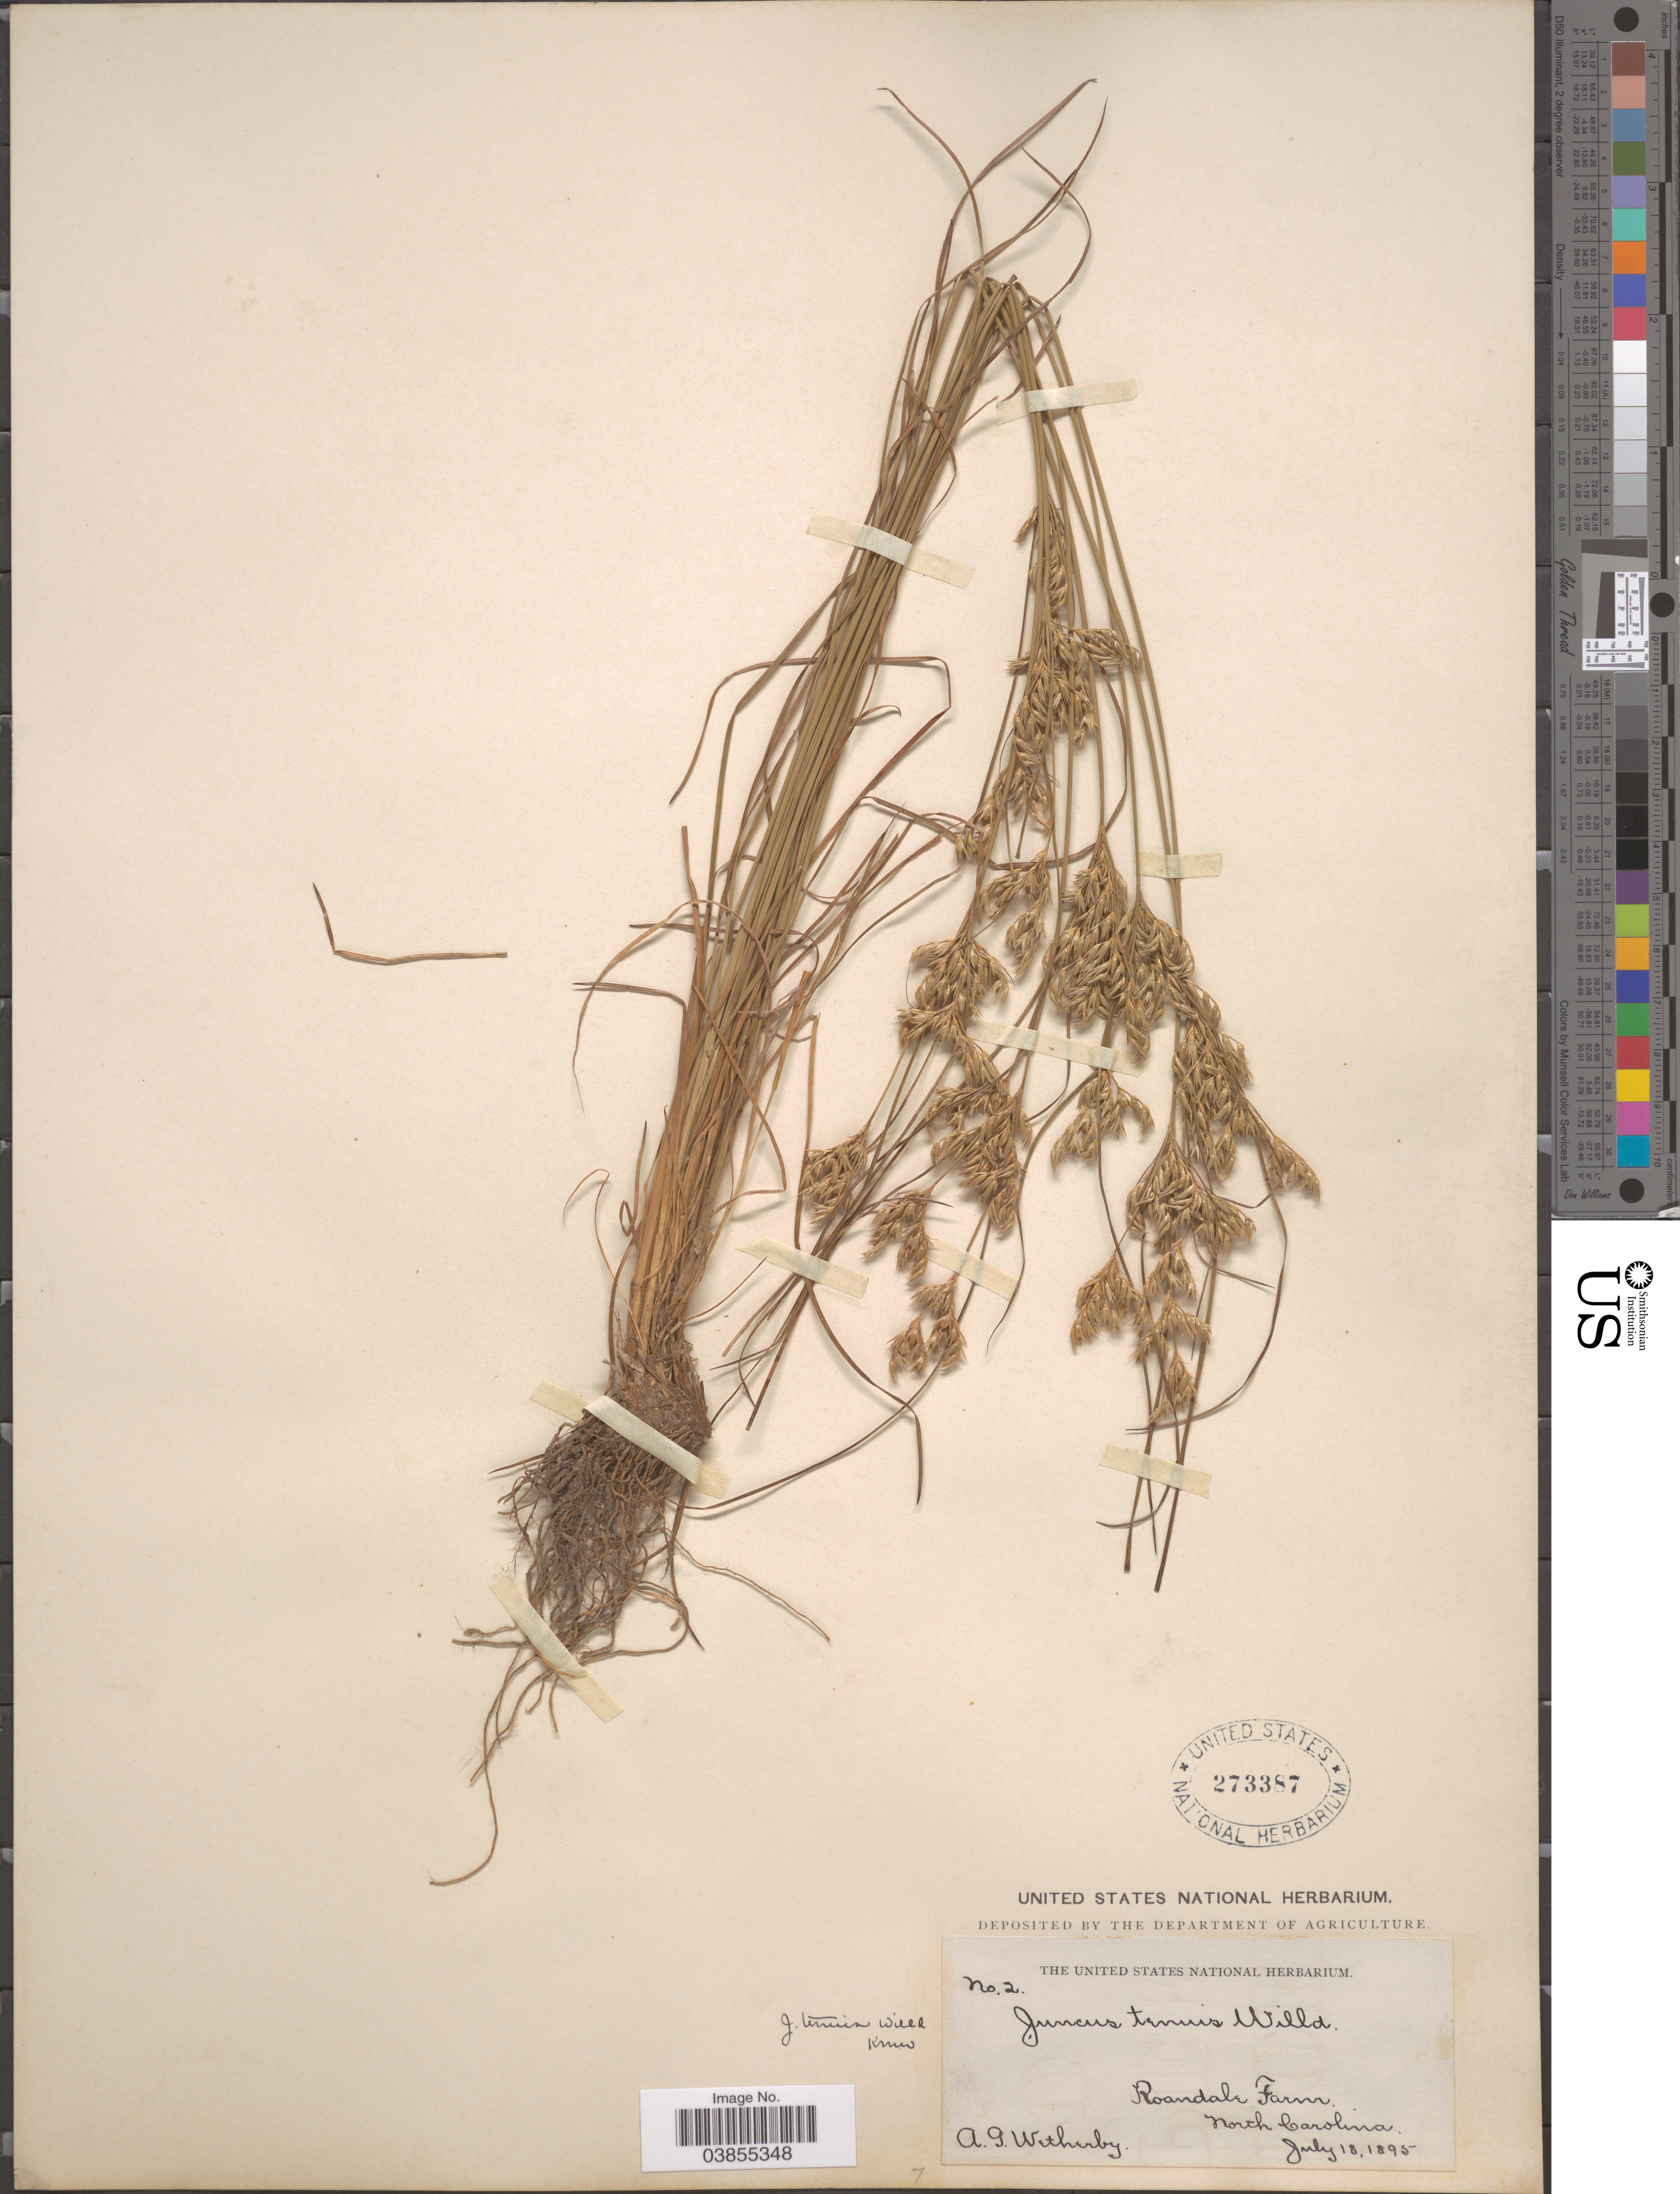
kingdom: Plantae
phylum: Tracheophyta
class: Liliopsida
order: Poales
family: Juncaceae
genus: Juncus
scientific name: Juncus monostichus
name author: Bartlett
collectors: A. Wetherby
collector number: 2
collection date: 1895-07-18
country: United States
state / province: North Carolina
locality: Roandale Farm.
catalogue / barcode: US 273387